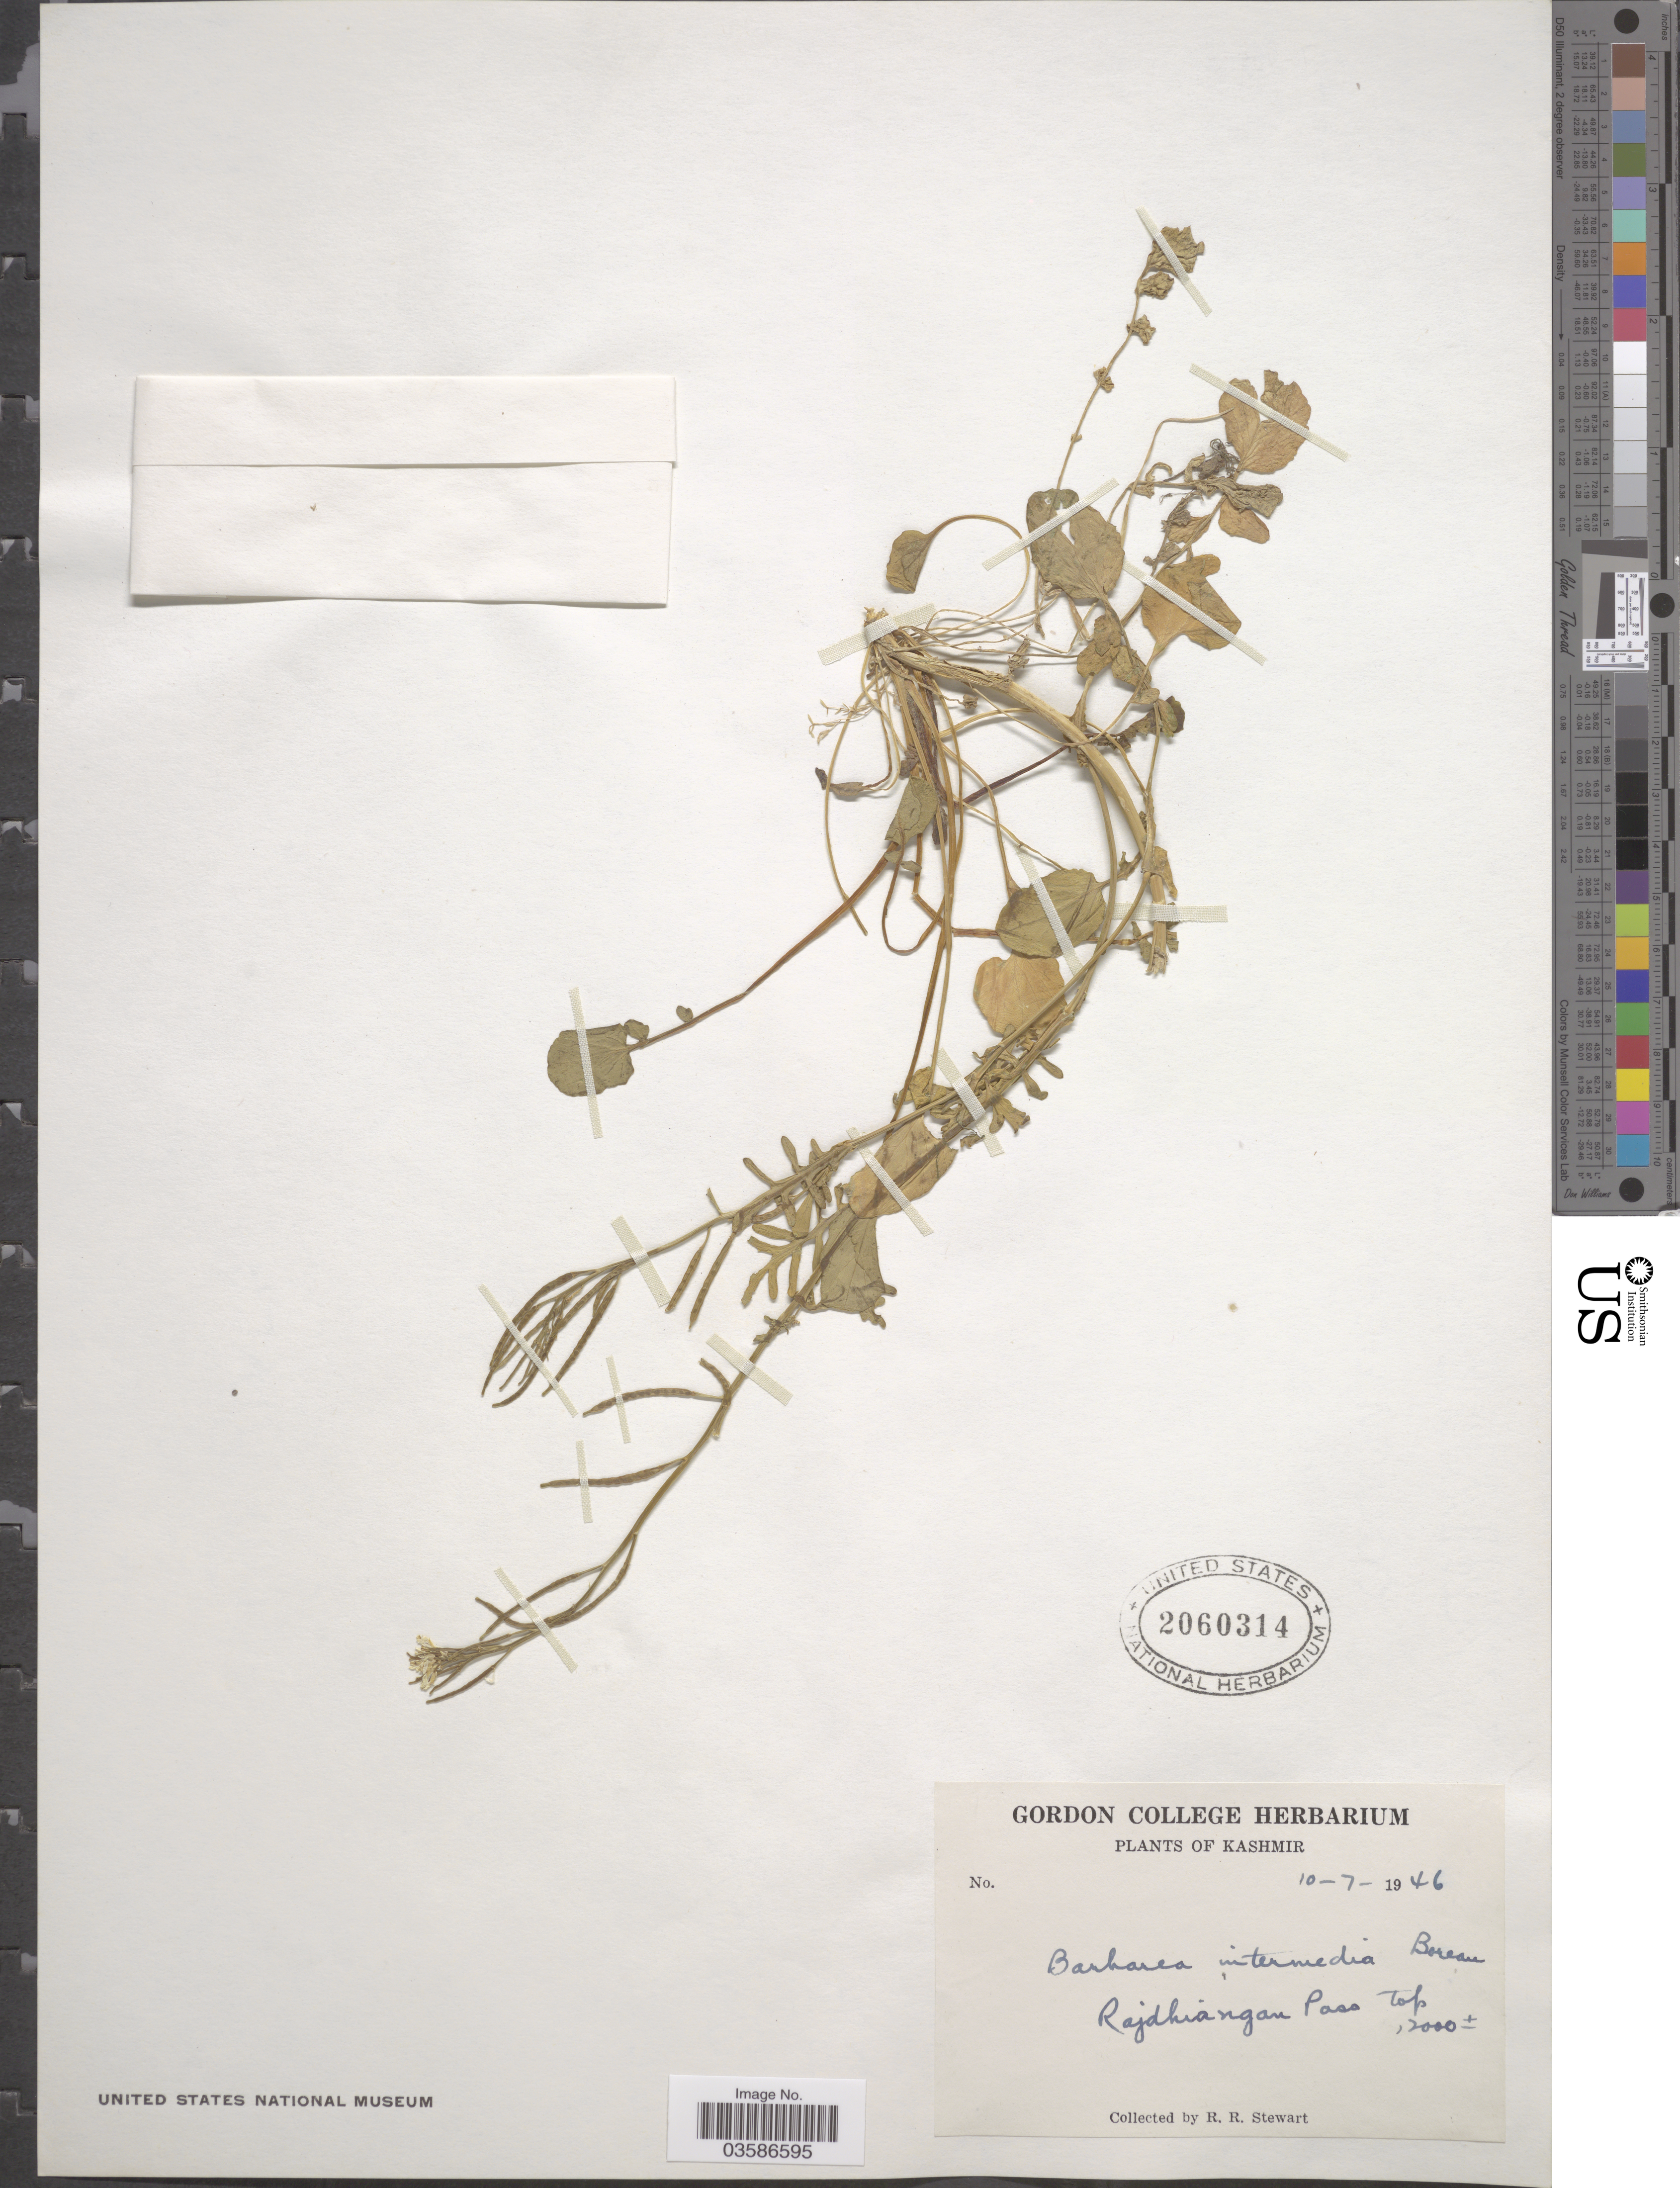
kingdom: Plantae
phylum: Tracheophyta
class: Magnoliopsida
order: Brassicales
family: Brassicaceae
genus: Barbarea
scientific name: Barbarea intermedia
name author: Boreau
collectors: R. Stewart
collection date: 1946-07-10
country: India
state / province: Jammu and Kashmir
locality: Kashmir. Rajdhiangan Pass Top.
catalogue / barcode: US 2060314